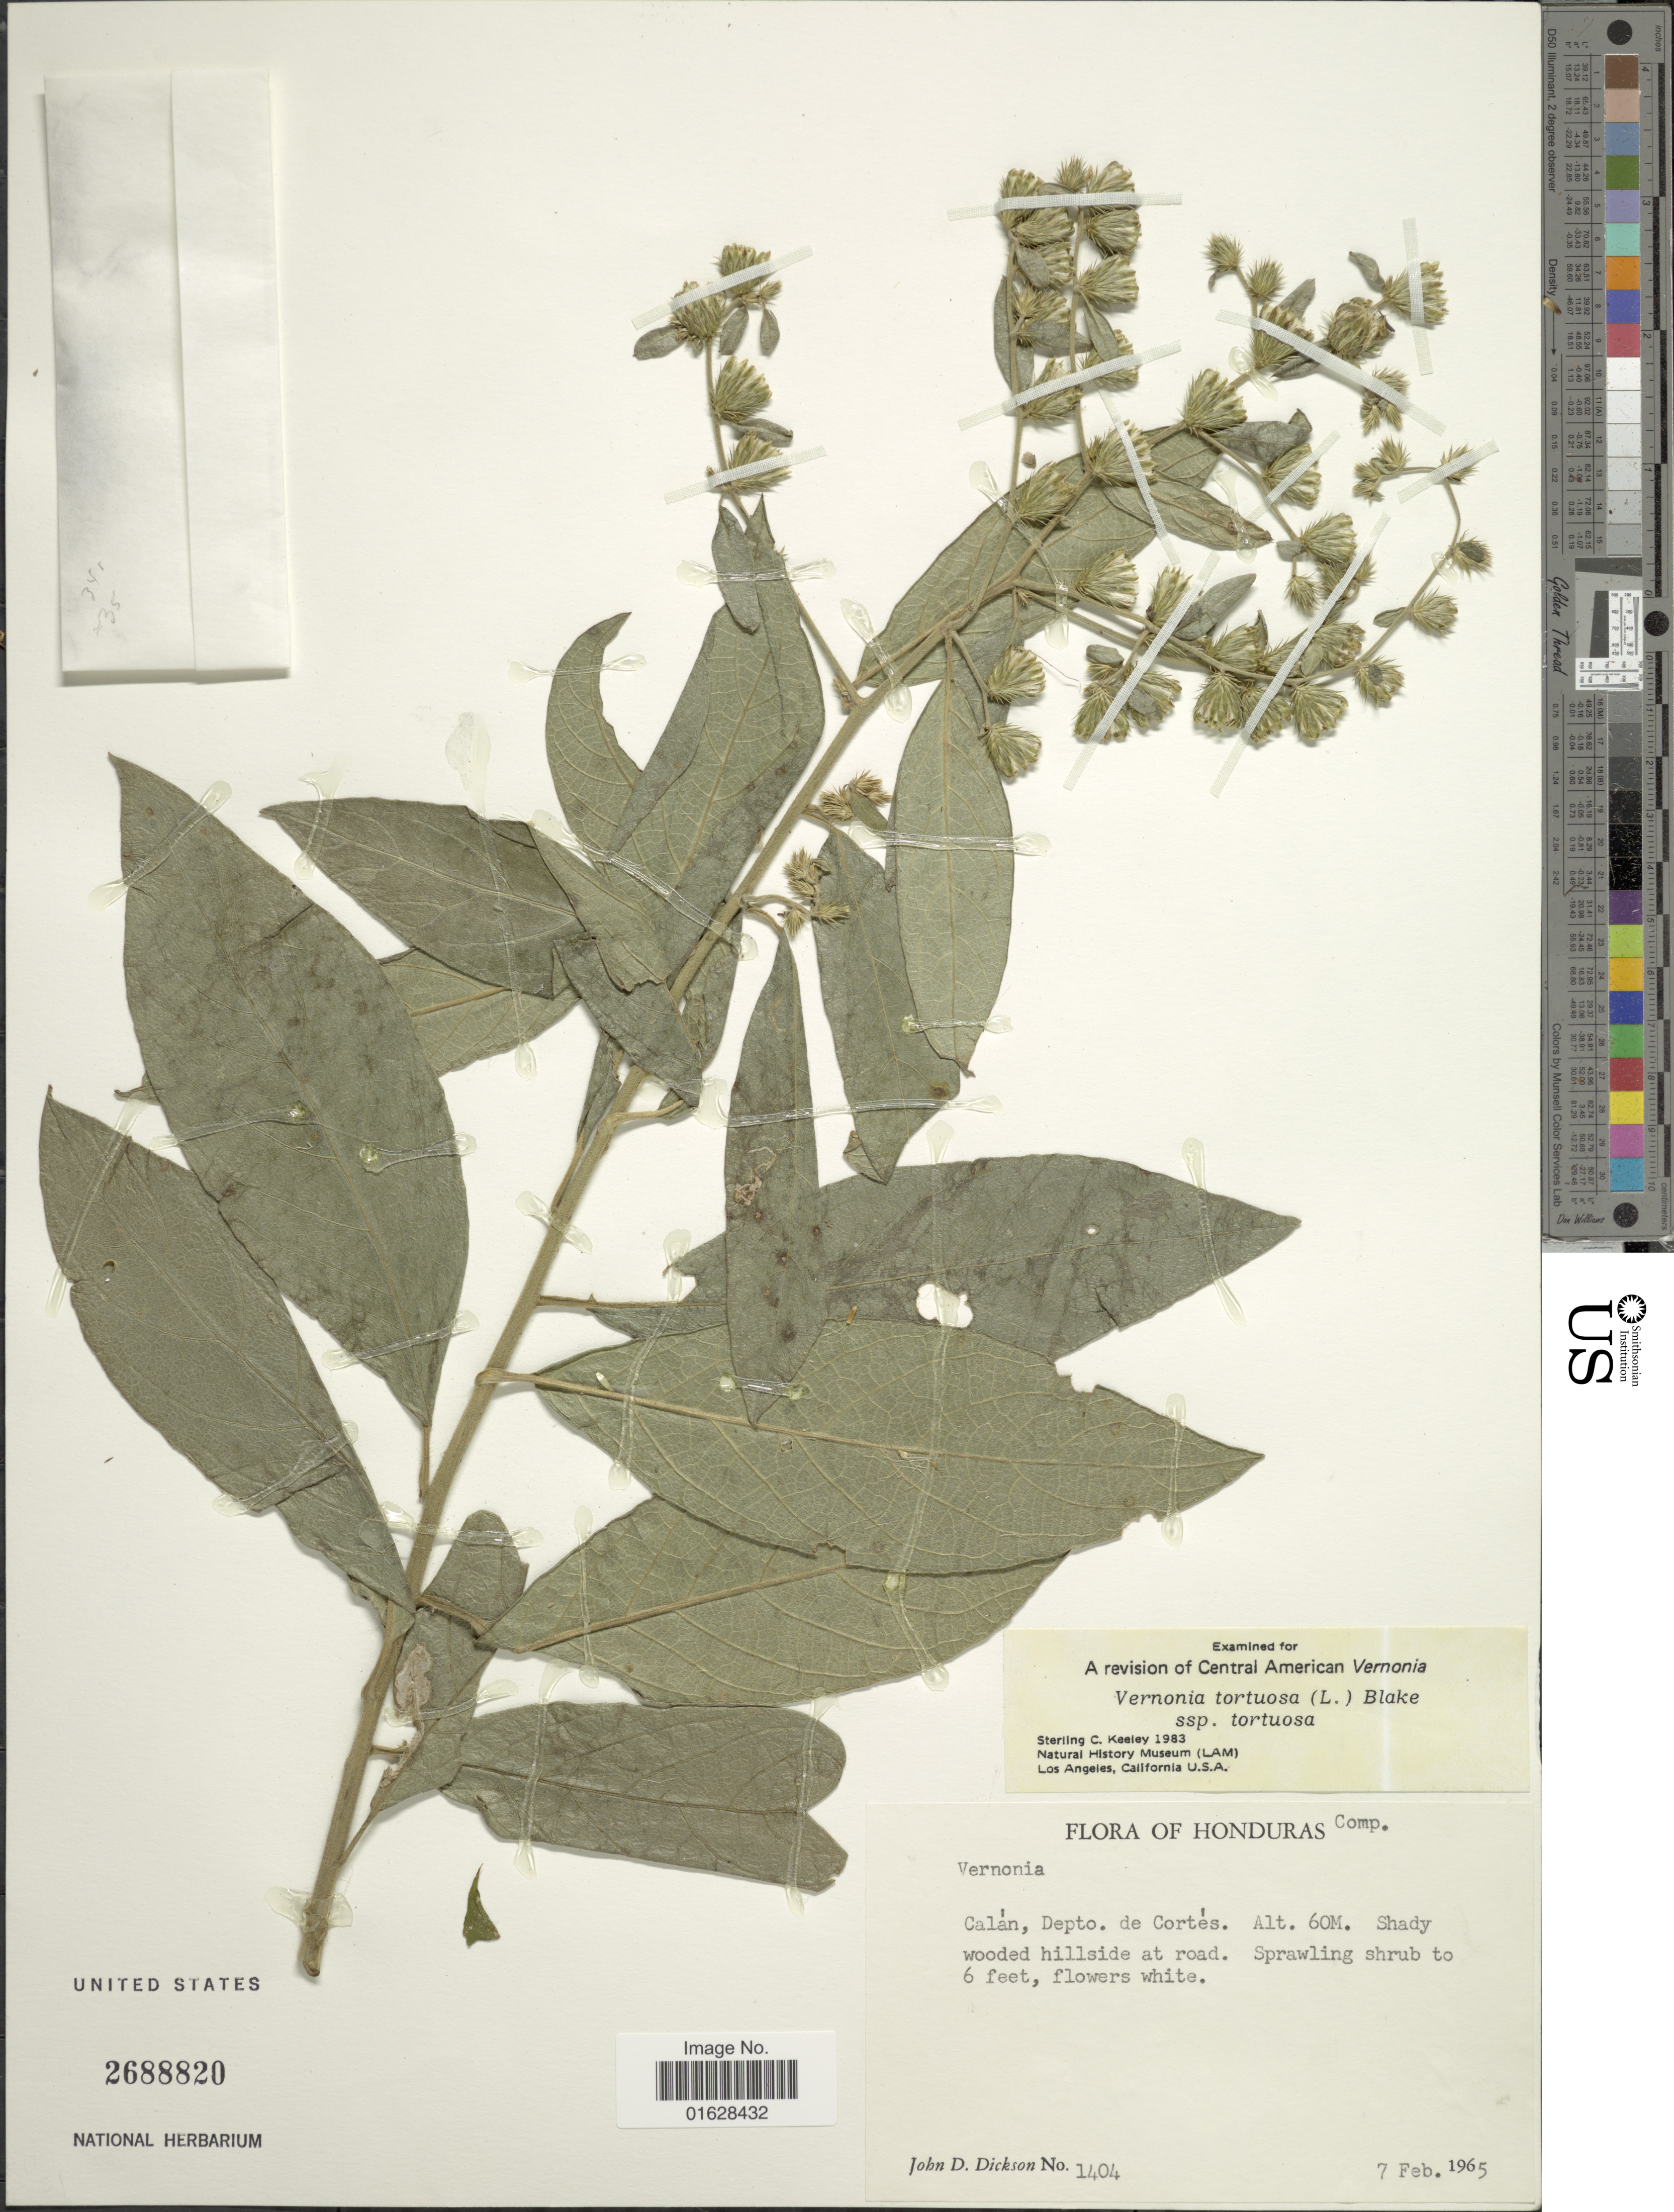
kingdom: Plantae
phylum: Tracheophyta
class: Magnoliopsida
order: Asterales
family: Asteraceae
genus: Lepidaploa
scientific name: Lepidaploa tortuosa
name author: (L.) H. Rob.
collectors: J. Dickson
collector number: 1404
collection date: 1965-02-07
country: Honduras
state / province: Cortés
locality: Calan, Depto. de Cortes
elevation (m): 60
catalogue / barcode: US 2688820